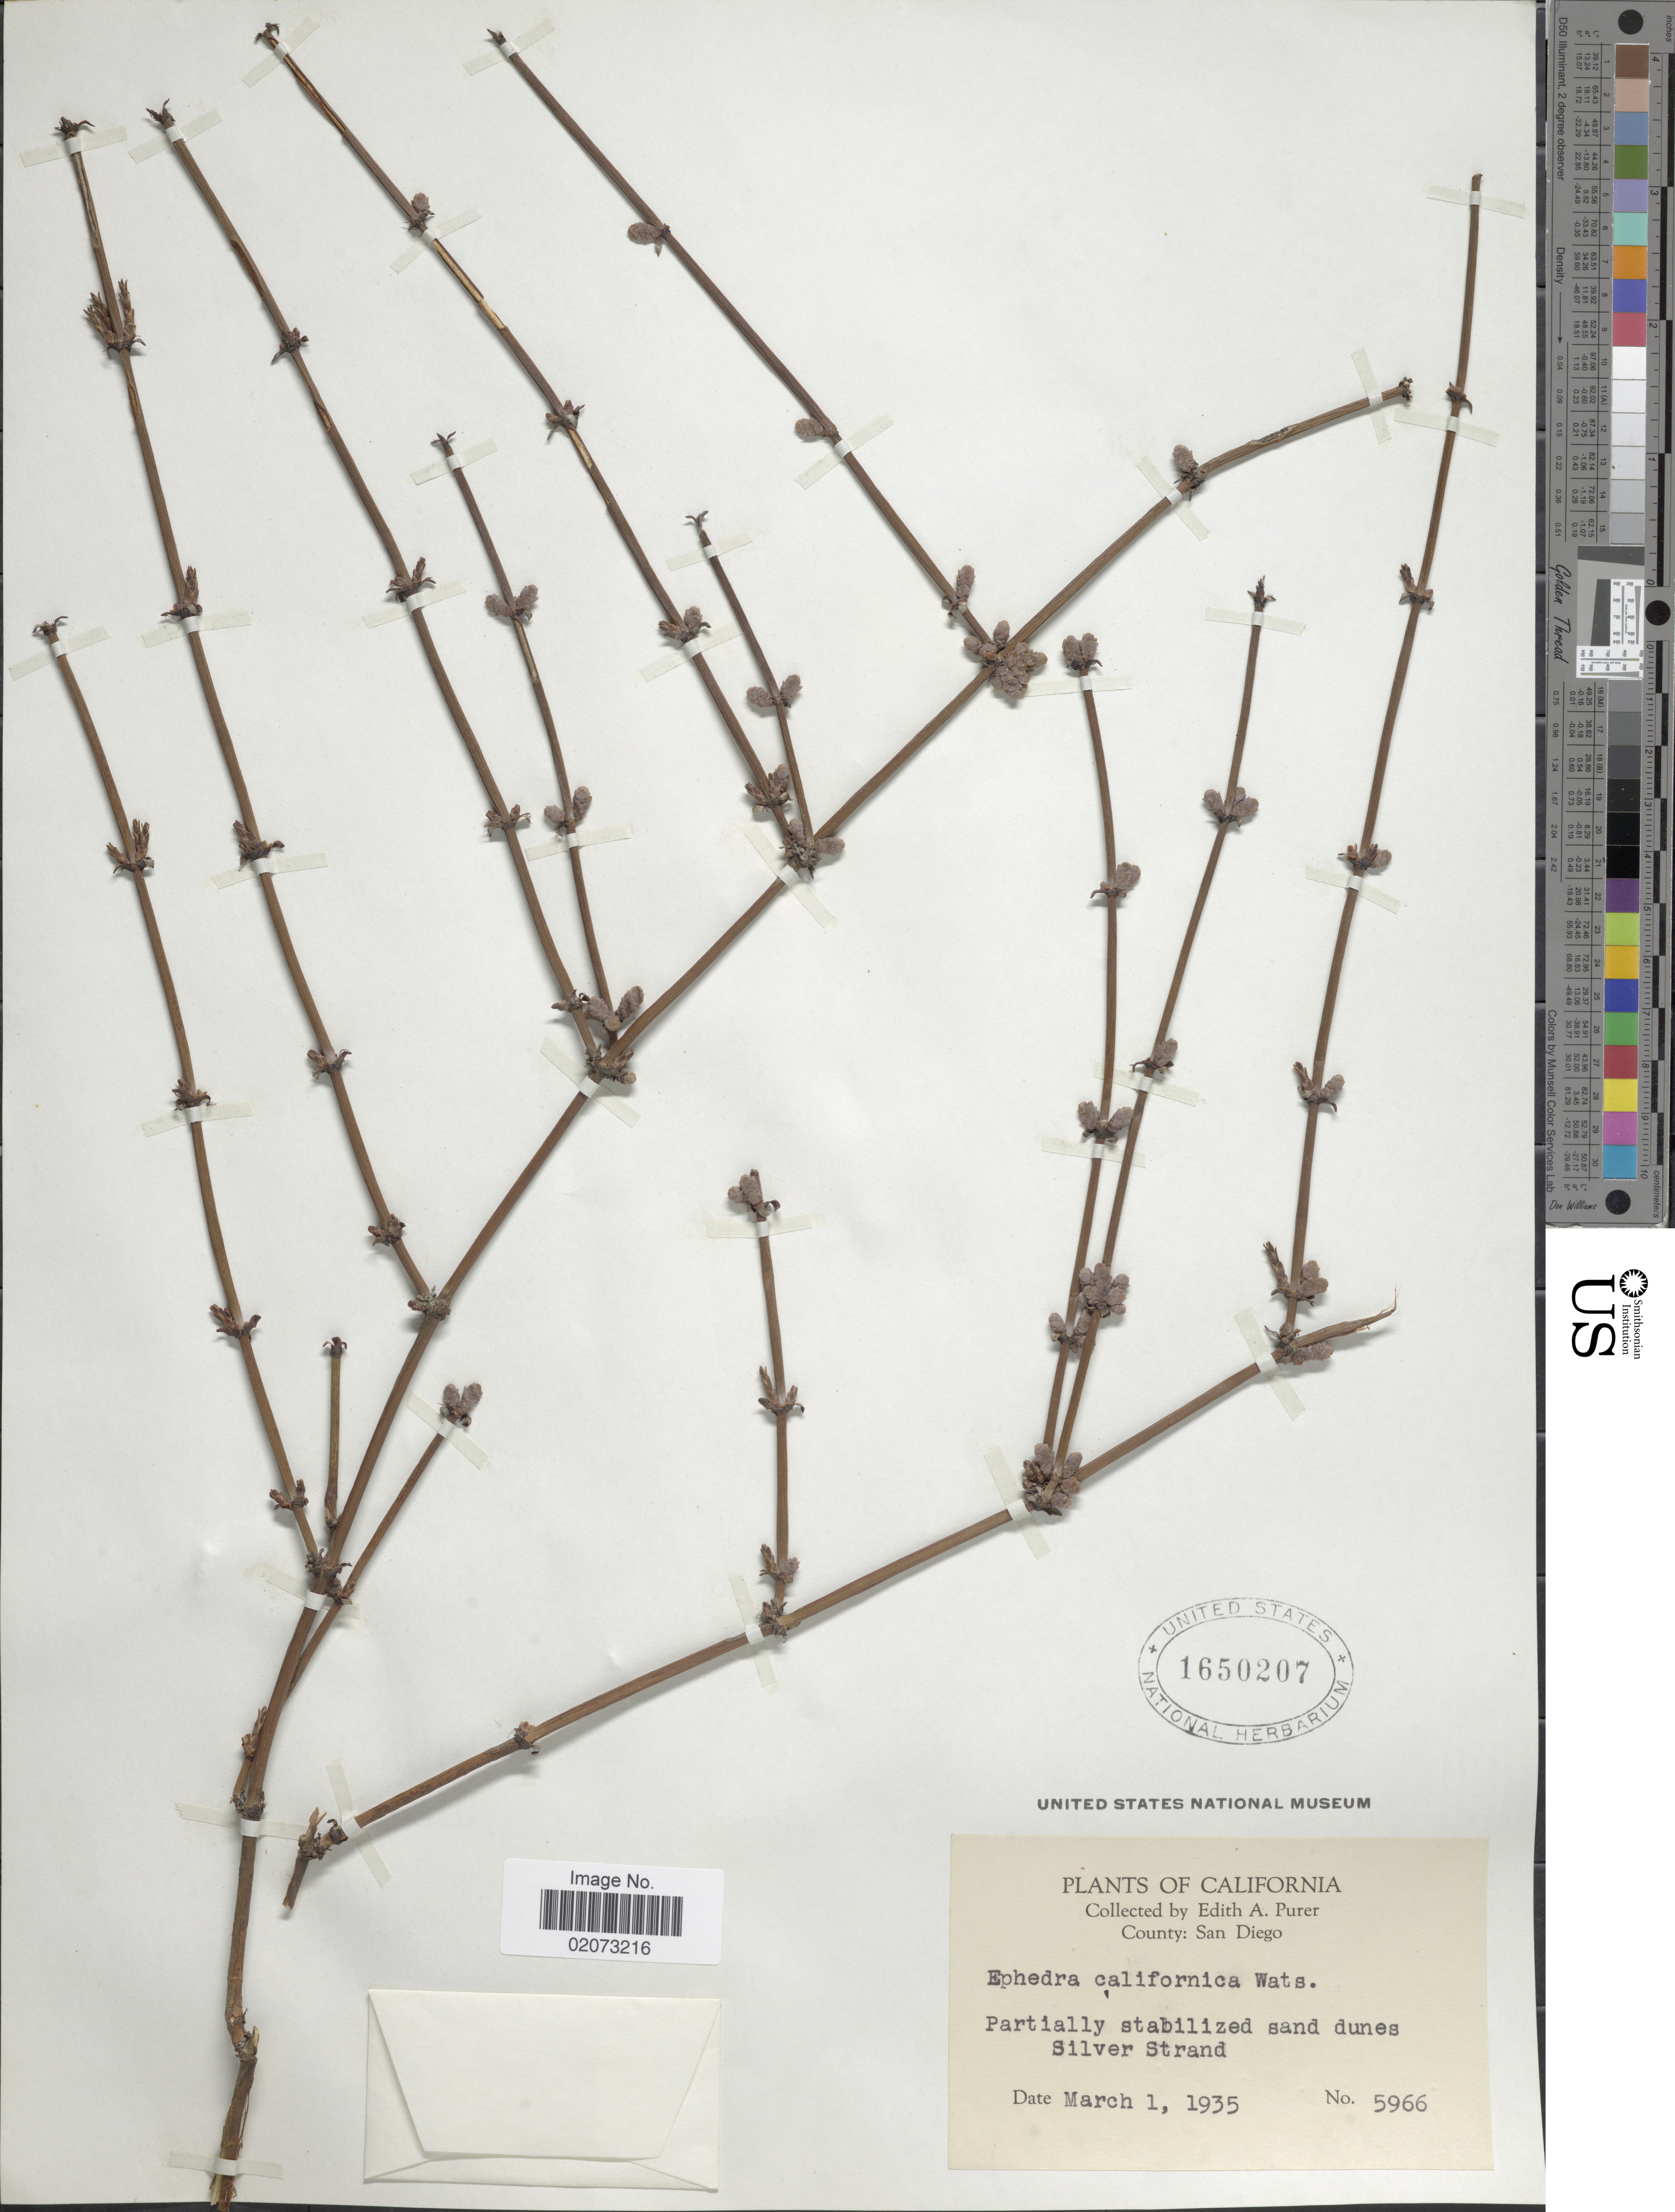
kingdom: Plantae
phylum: Tracheophyta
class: Gnetopsida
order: Ephedrales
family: Ephedraceae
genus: Ephedra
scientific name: Ephedra californica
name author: S. Watson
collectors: E. Purer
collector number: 5966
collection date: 1935-03-01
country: United States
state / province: California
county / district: San Diego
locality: County: San Diego. Silver Strand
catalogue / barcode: US 1650207